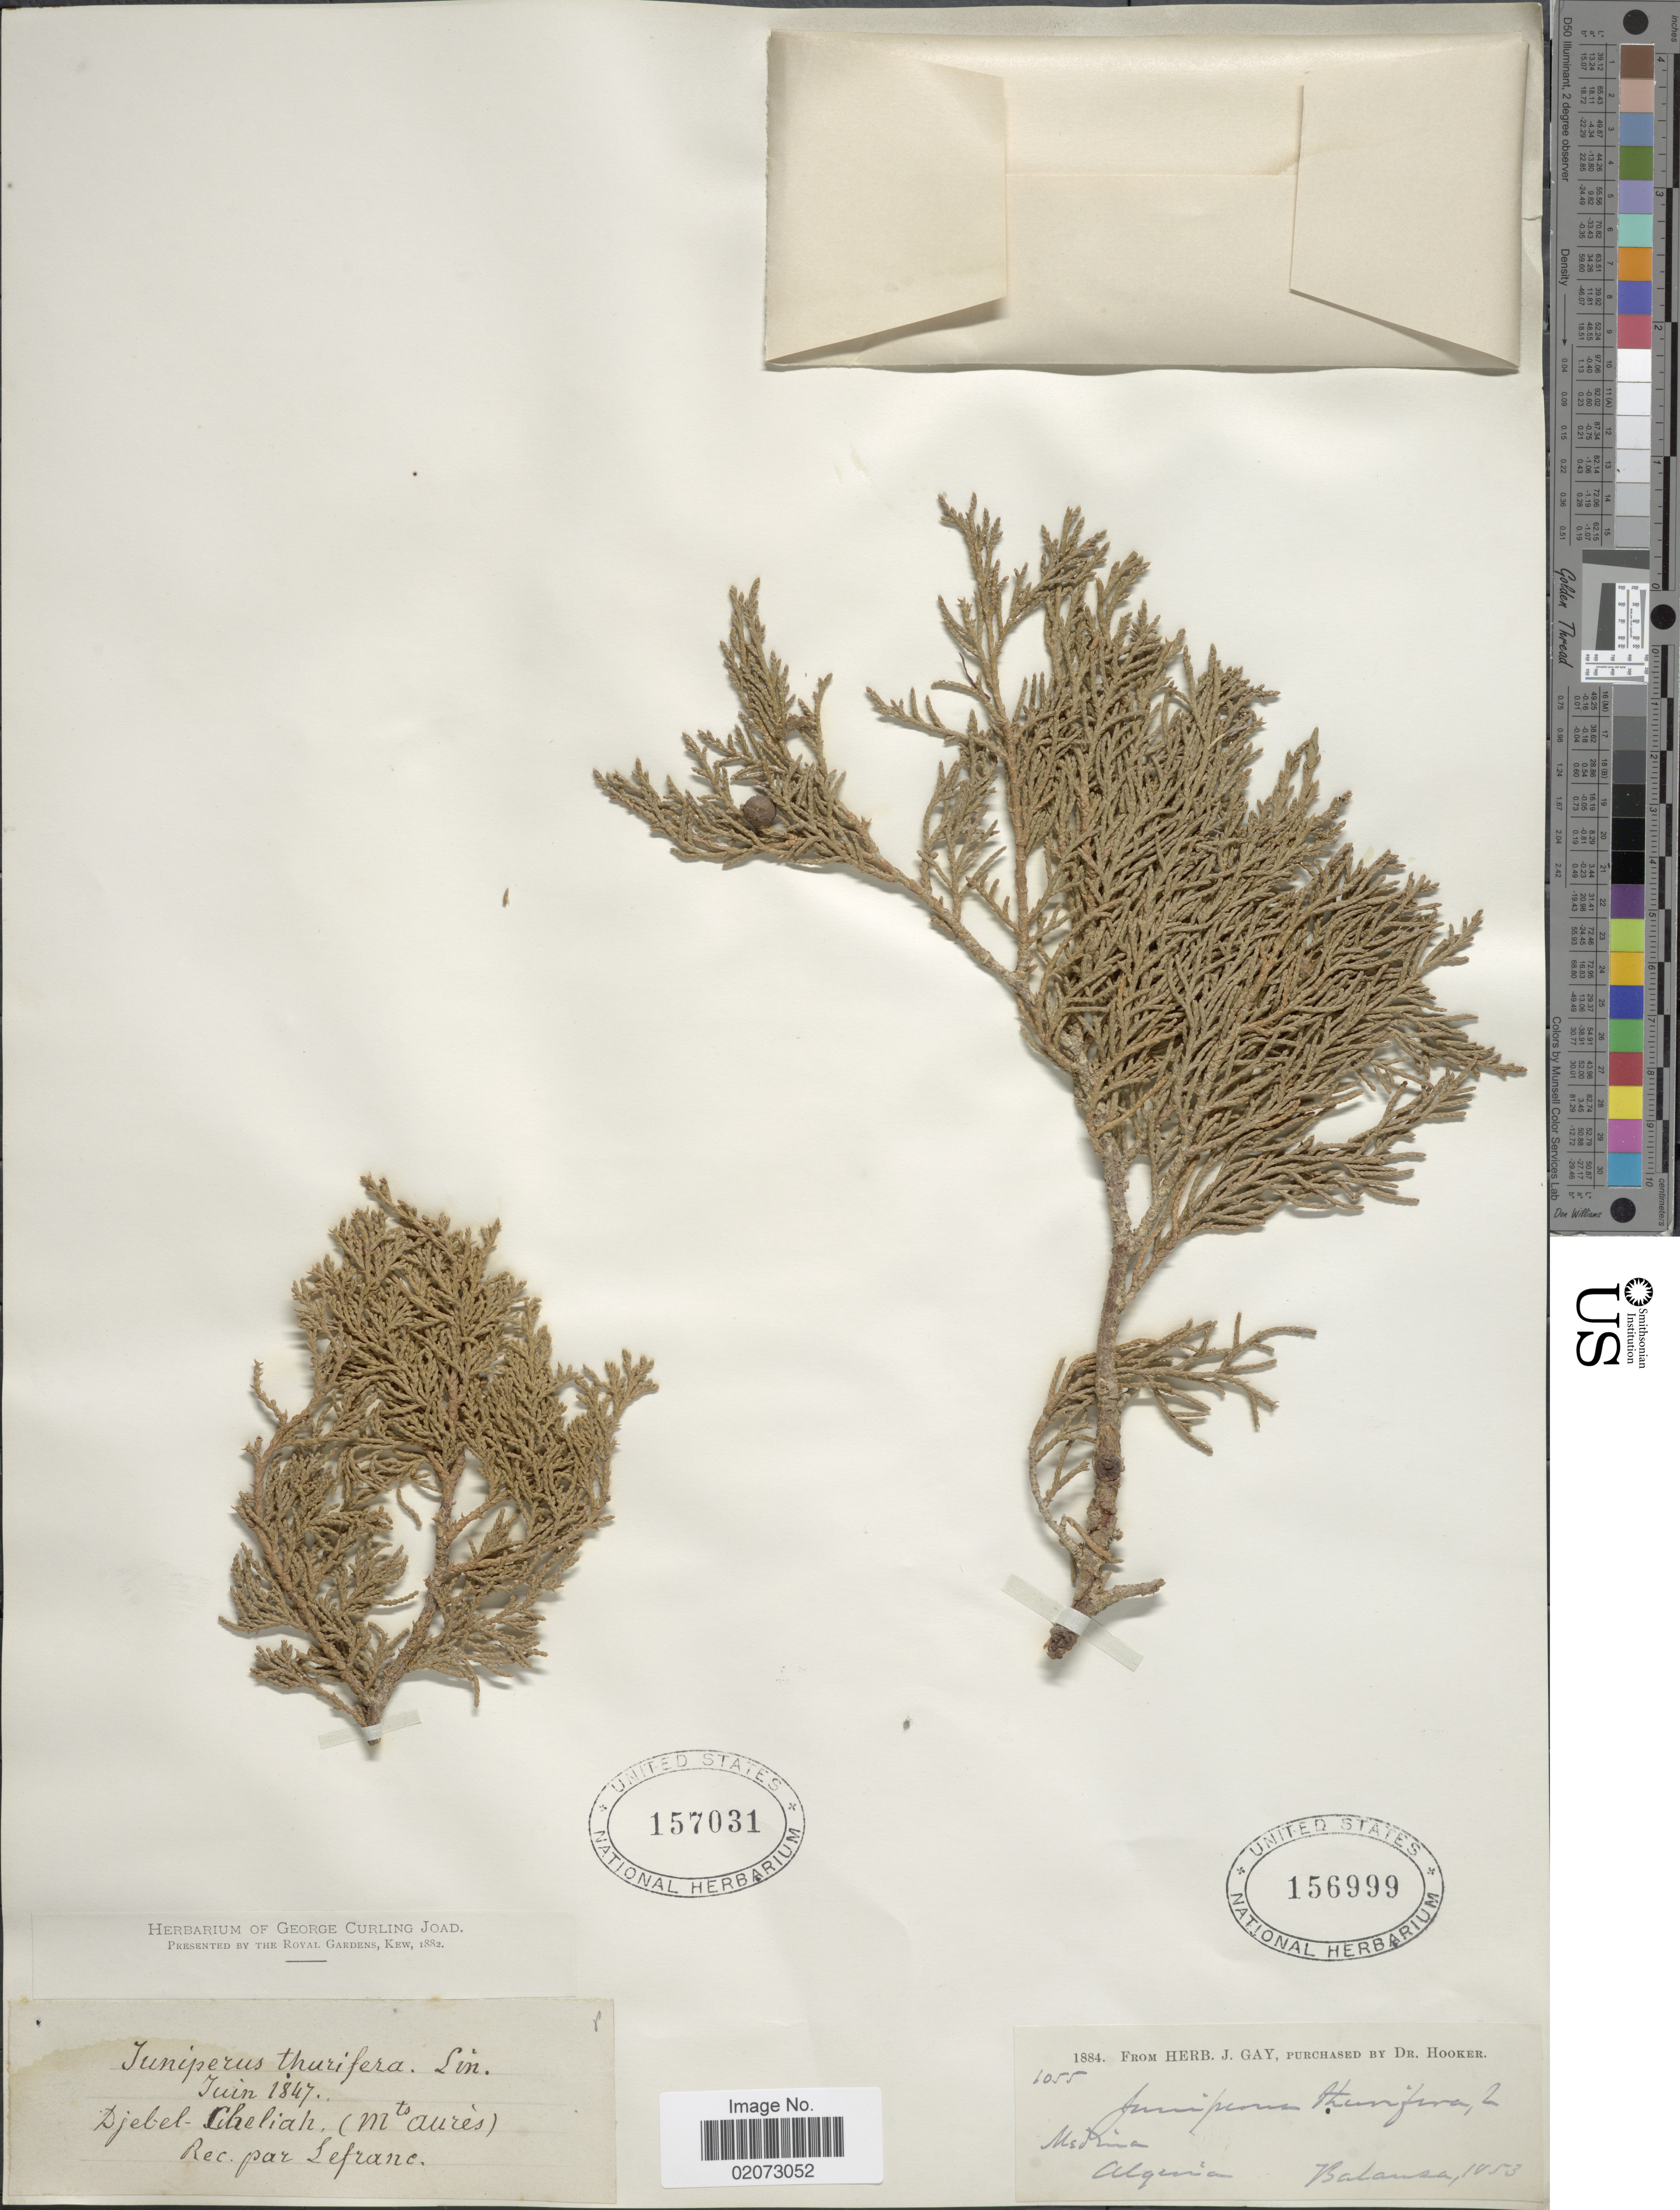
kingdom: Plantae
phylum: Tracheophyta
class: Pinopsida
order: Pinales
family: Cupressaceae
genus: Juniperus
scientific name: Juniperus thurifera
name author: L.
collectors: Lefranc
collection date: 1847-06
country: Algeria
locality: Djebel-Cheliah, (Mte Aures).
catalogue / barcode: US 157031